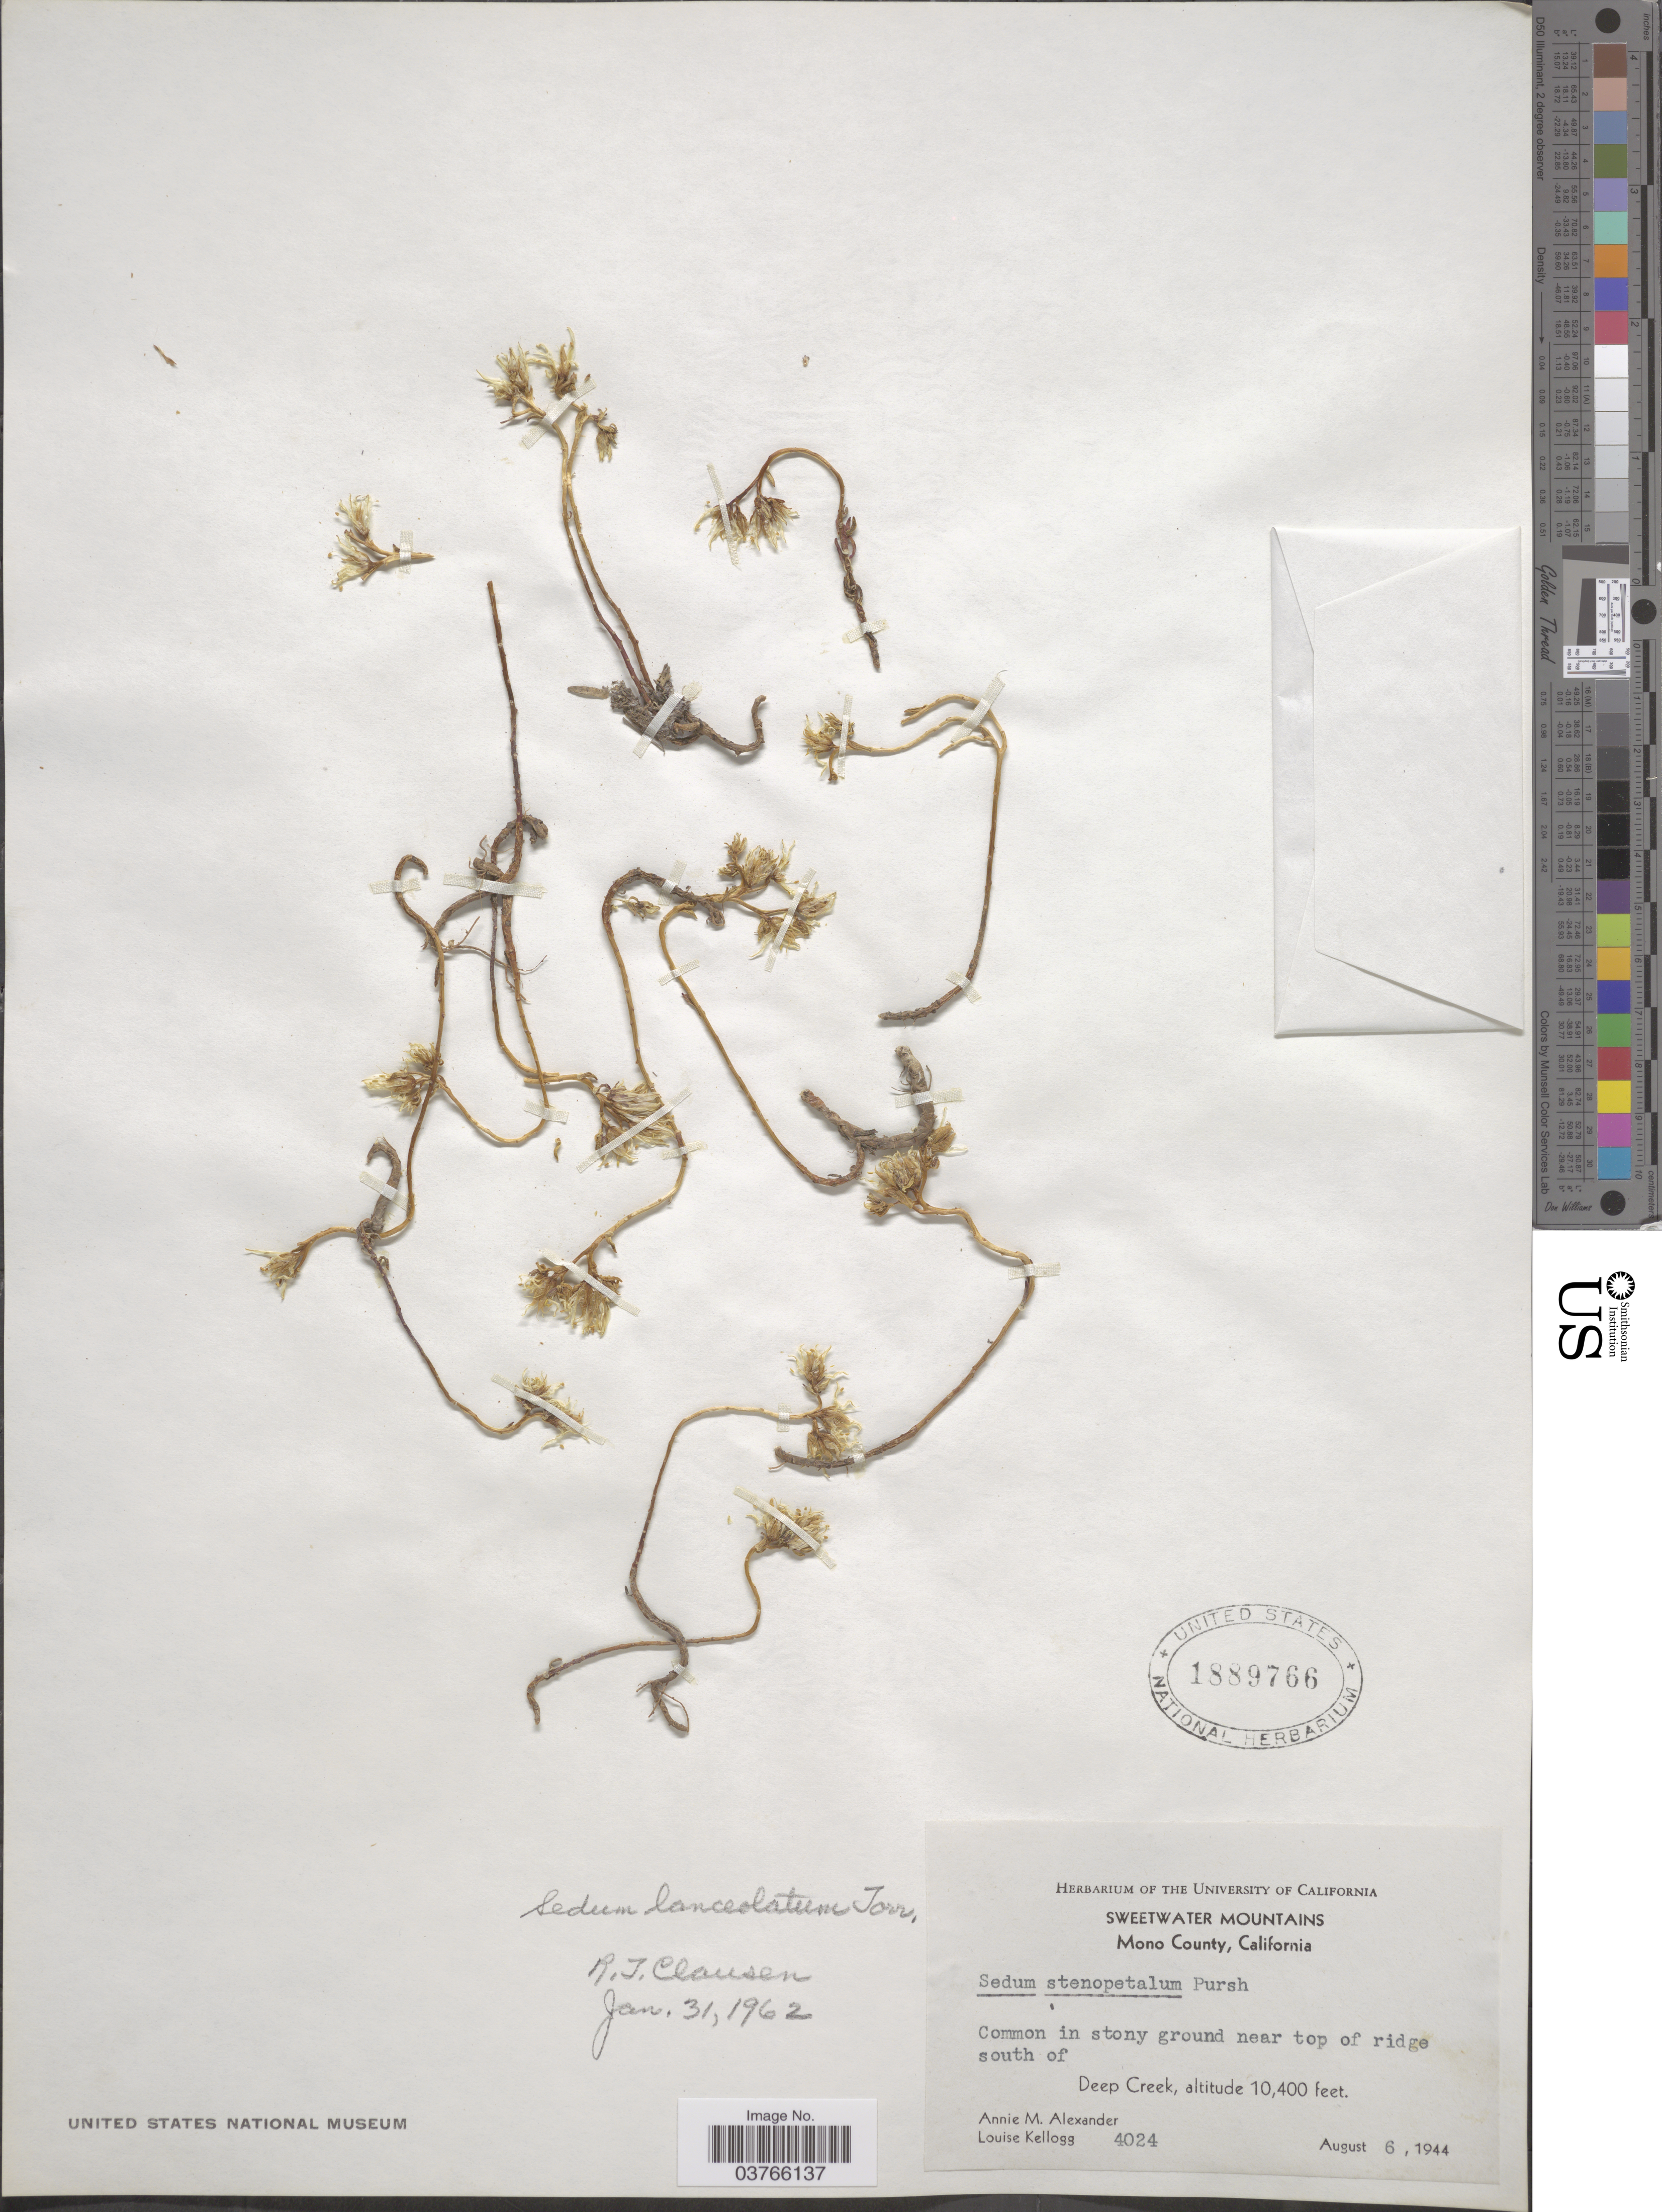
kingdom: Plantae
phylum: Tracheophyta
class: Magnoliopsida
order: Saxifragales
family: Crassulaceae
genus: Sedum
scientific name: Sedum lanceolatum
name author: Torr.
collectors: A. M. Alexander & L. Kellogg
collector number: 4024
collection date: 1944-08-06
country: United States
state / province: California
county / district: Mono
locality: Sweetwater Mountains, Mono County. Common in stony ground near top of ridge south of Deep Creek.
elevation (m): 3170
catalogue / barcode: US 1889766